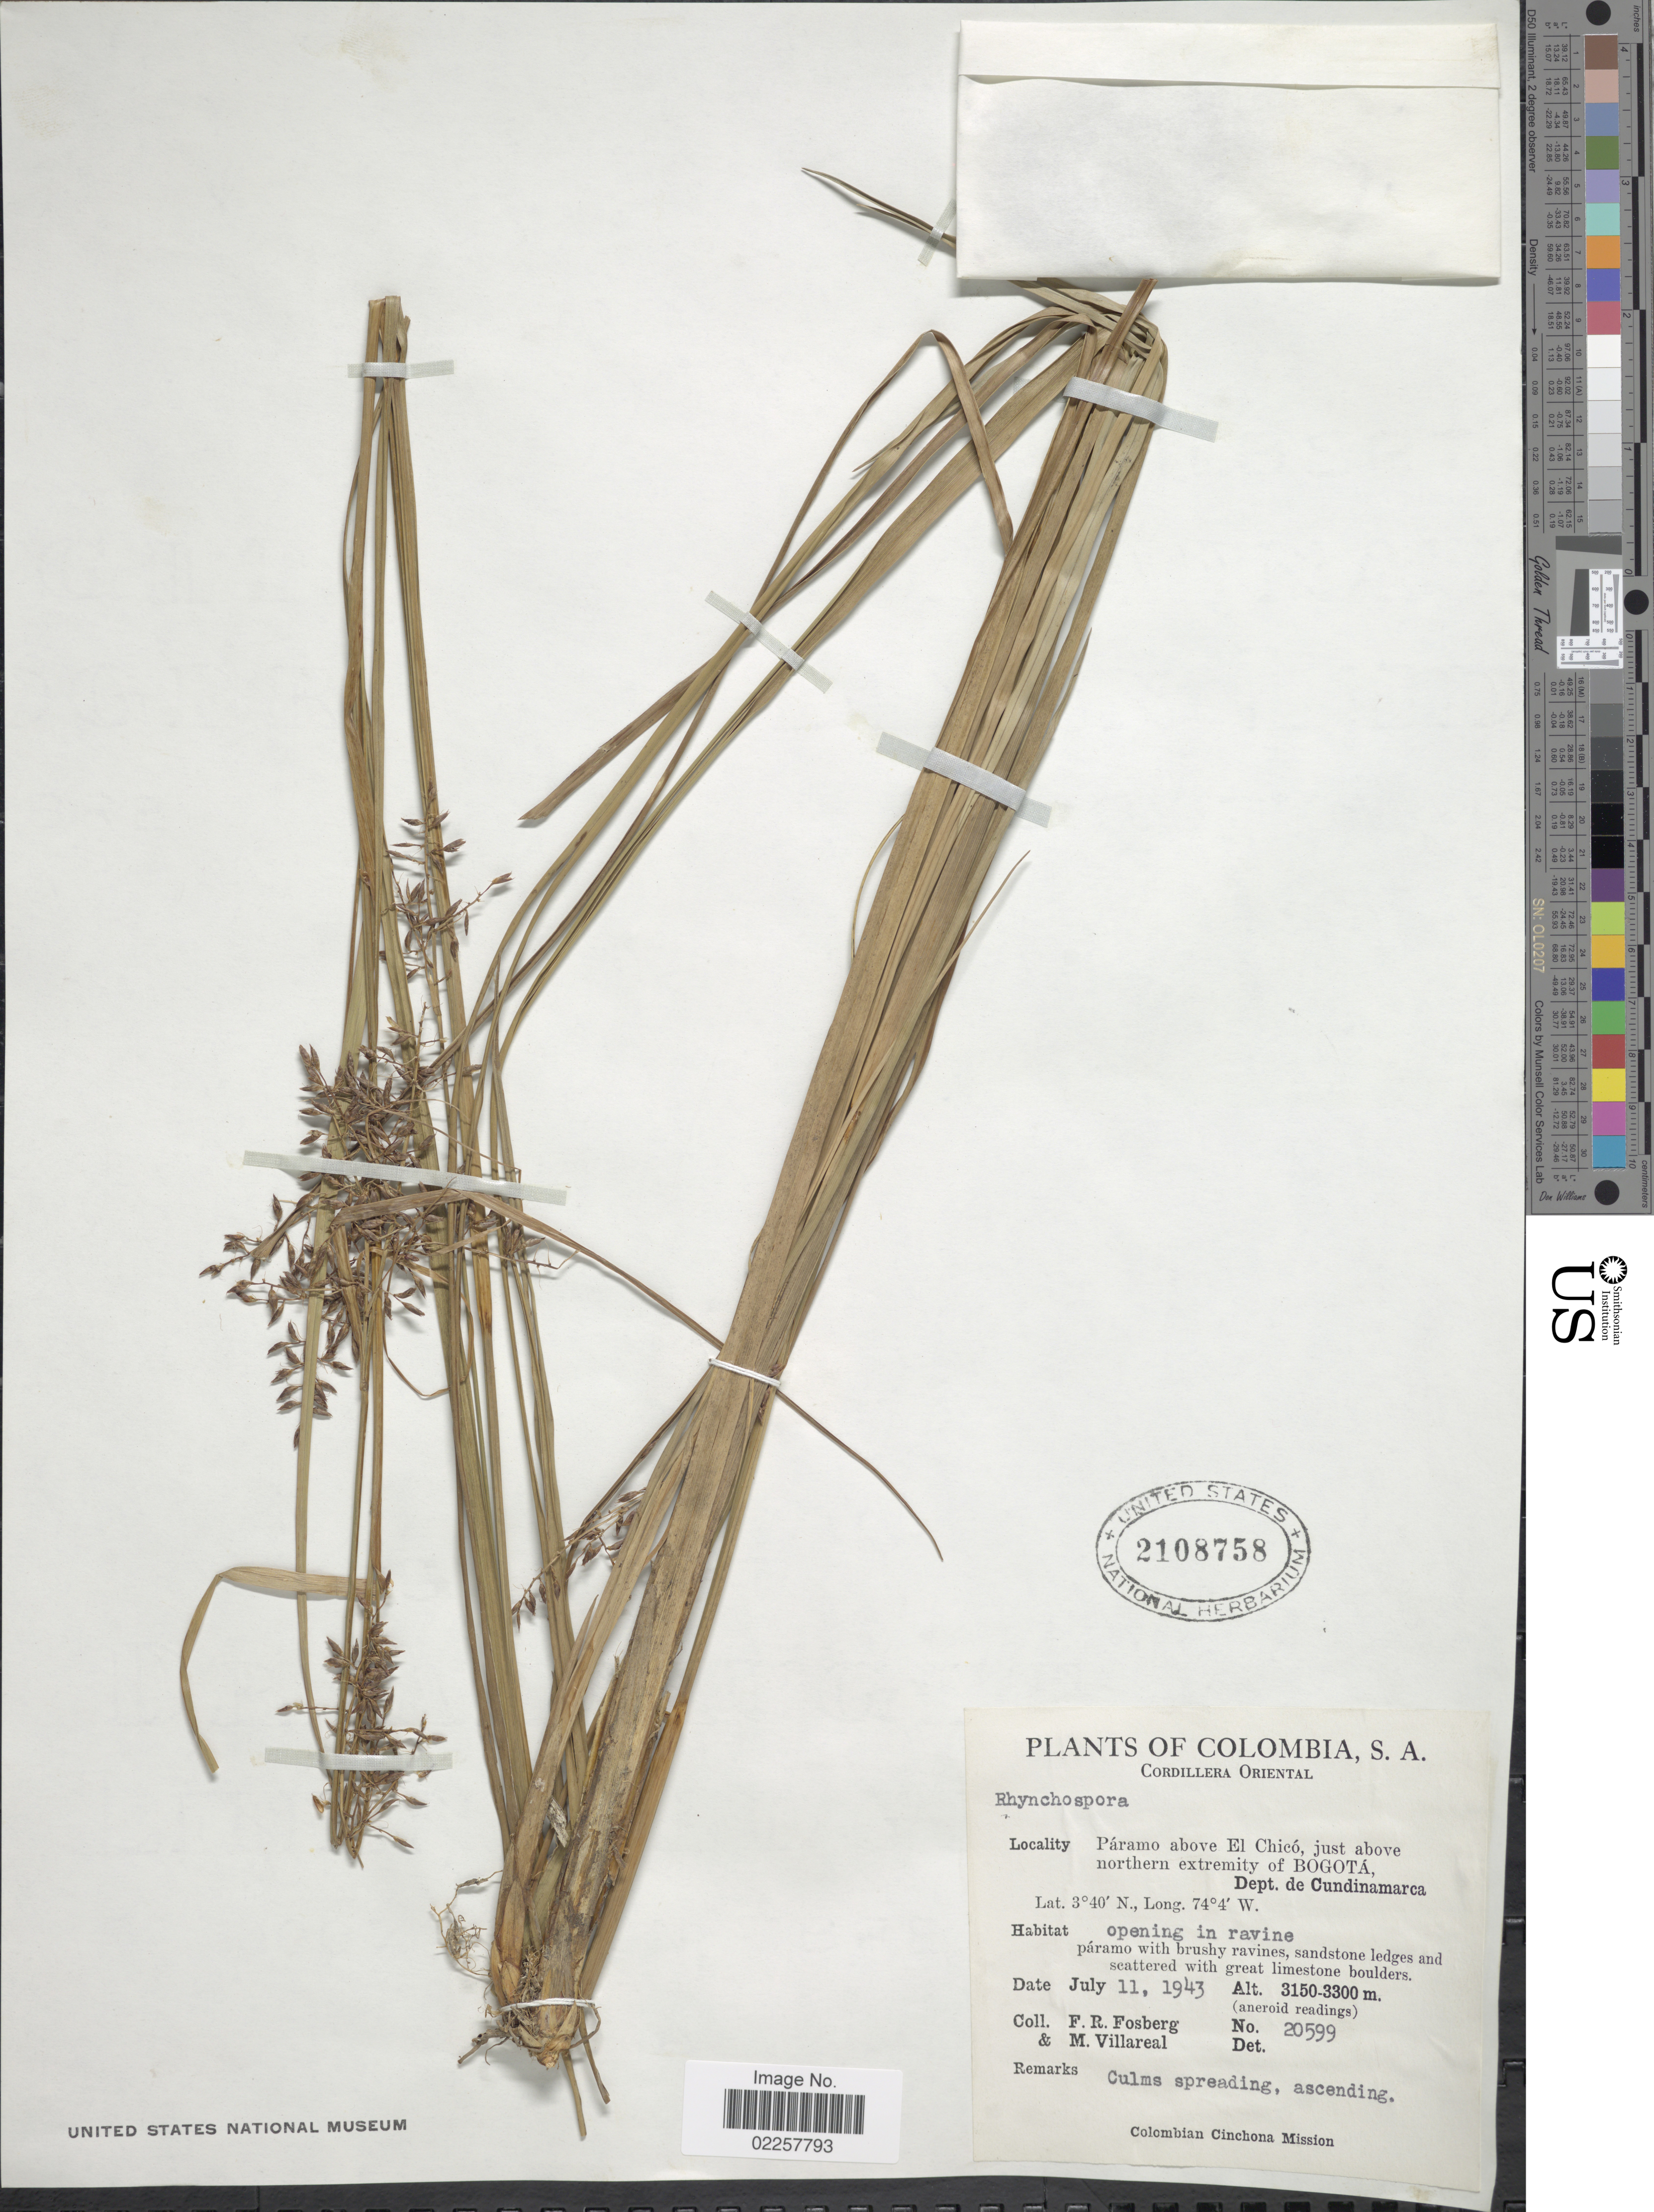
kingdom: Plantae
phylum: Tracheophyta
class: Liliopsida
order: Poales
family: Cyperaceae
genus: Rhynchospora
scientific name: Rhynchospora sp.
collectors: F. R. Fosberg & M. Villareal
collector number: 20599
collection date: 1943-07-11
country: Colombia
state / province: Cundinamarca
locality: Cordillera Oriental, Paramo above El Chico, just above northern extremity of Bogota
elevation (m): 3150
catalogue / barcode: US 2108758